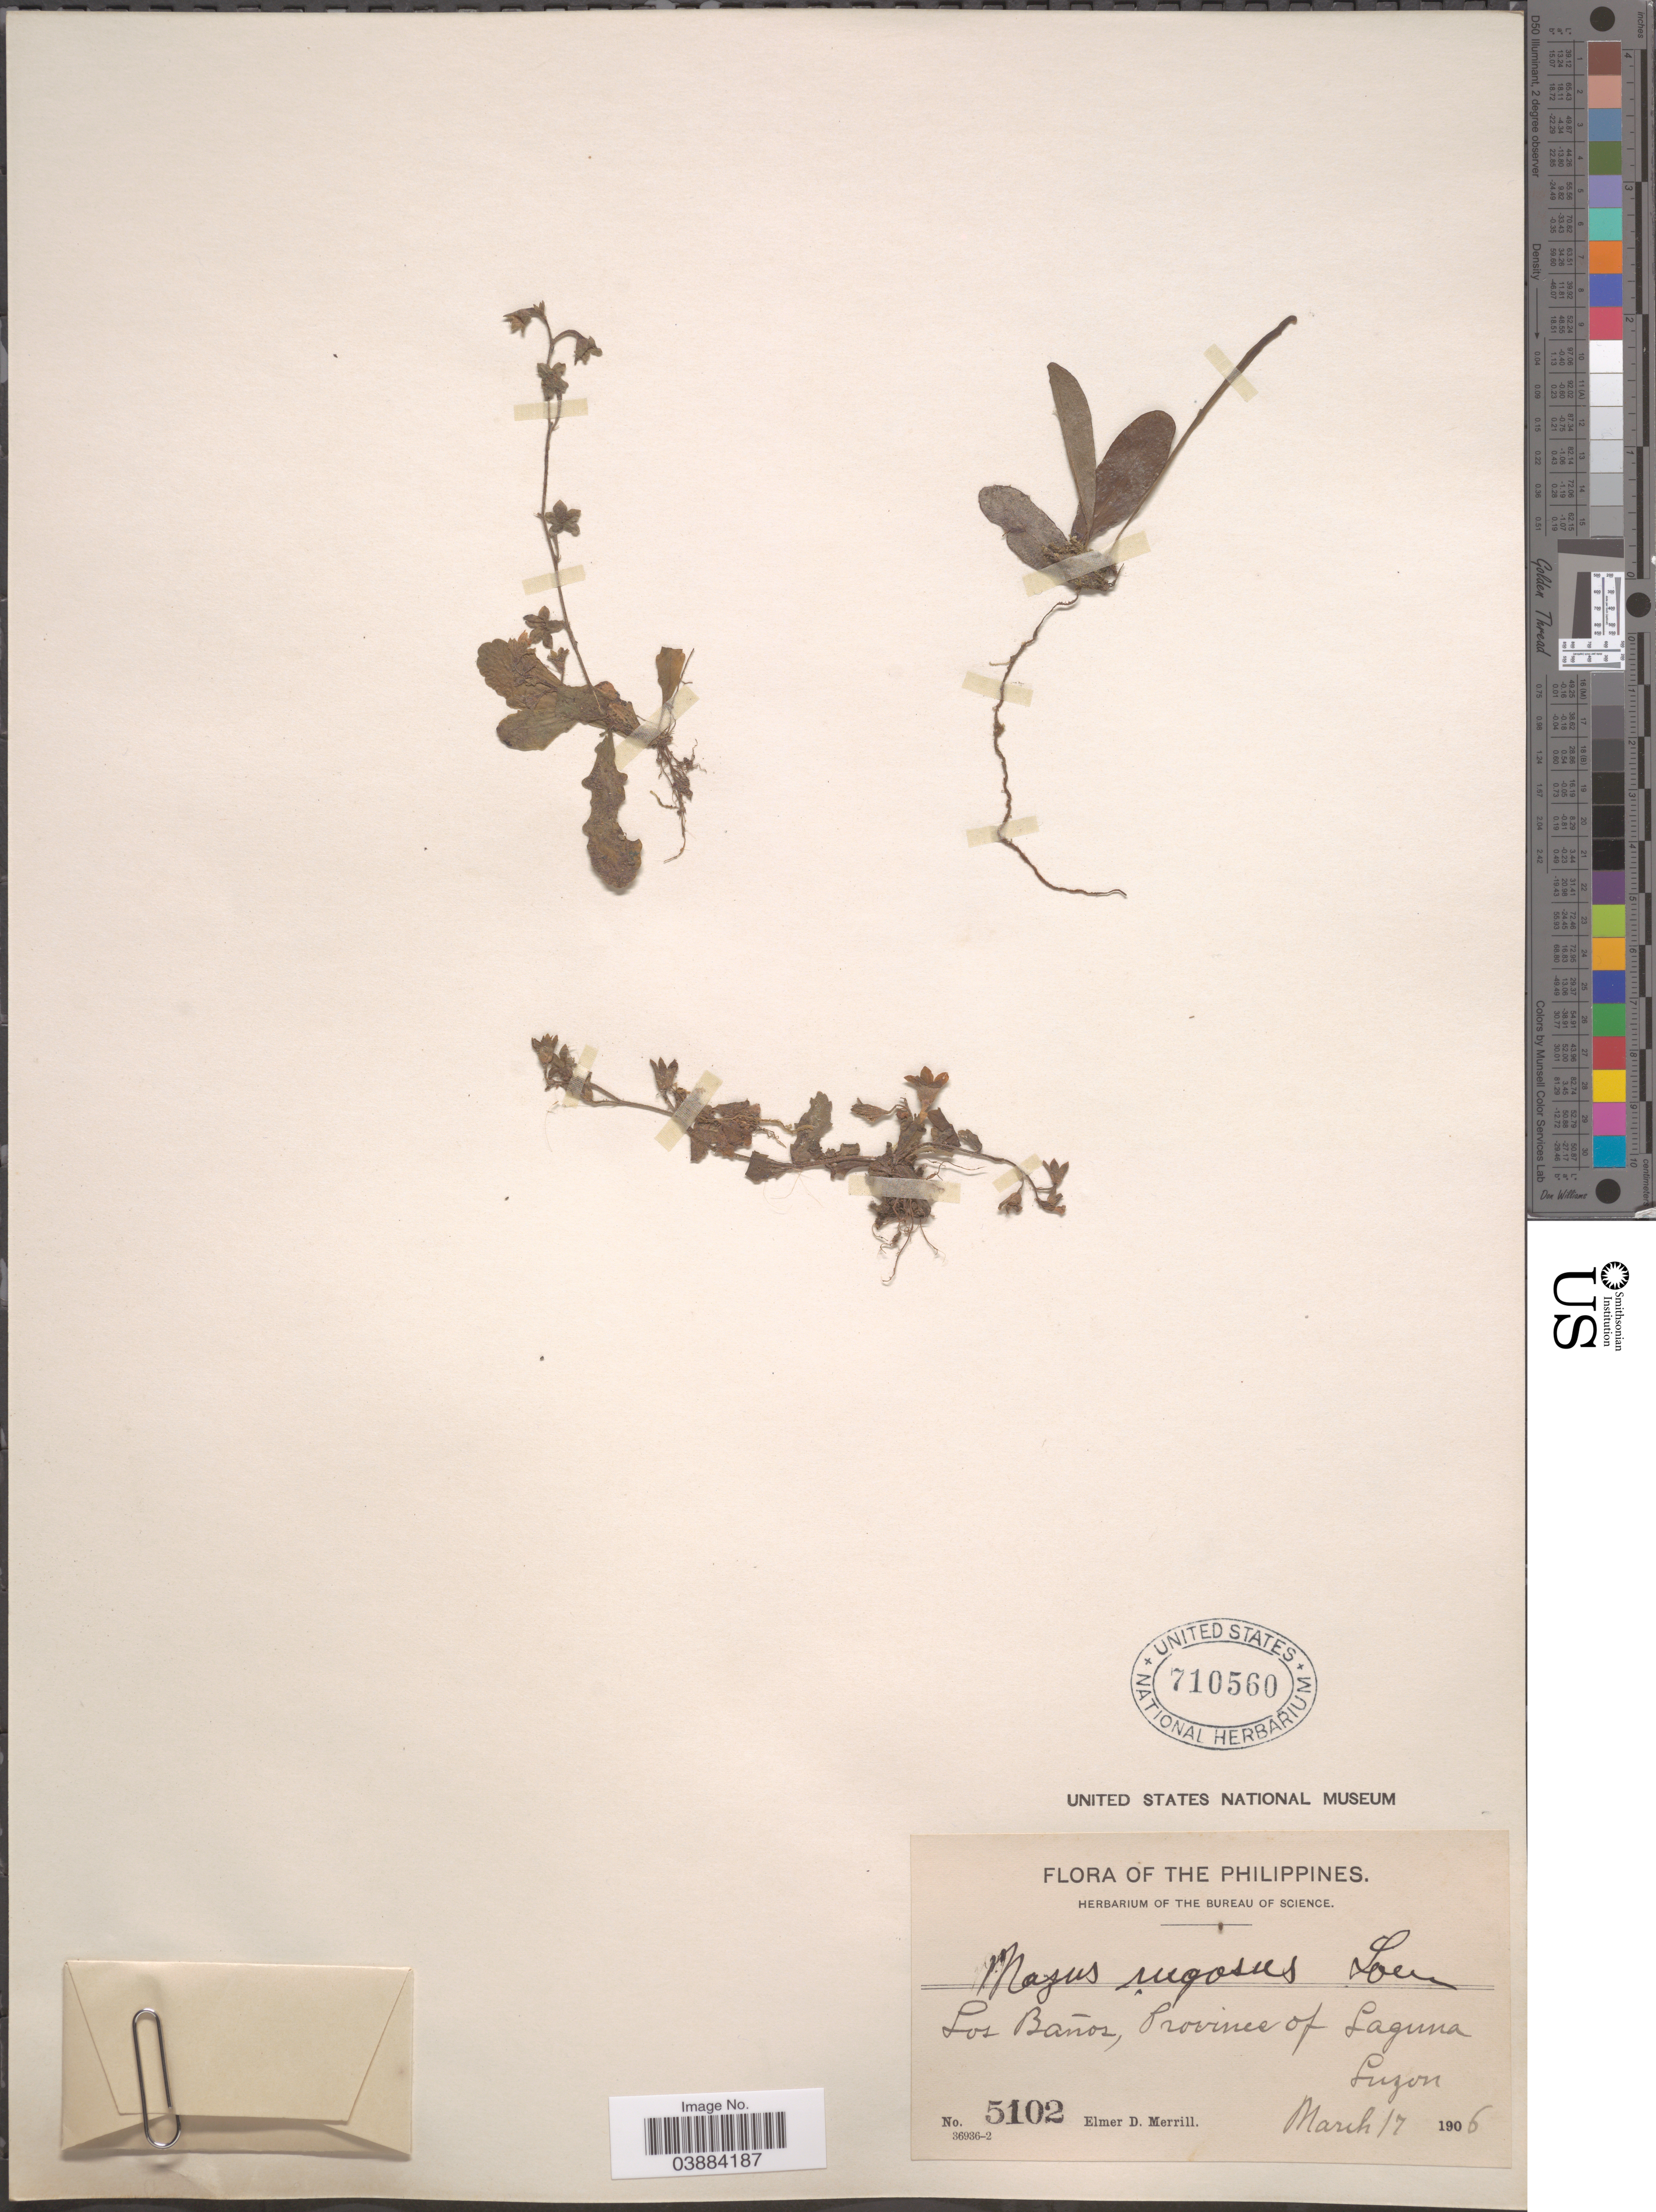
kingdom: Plantae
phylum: Tracheophyta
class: Magnoliopsida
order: Lamiales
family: Mazaceae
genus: Mazus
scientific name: Mazus rugosus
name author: Lour.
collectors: E. D. Merrill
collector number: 5102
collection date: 1906-03-17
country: Philippines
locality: Los Baños, Province of Laguna. Luzon.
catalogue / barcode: US 710560